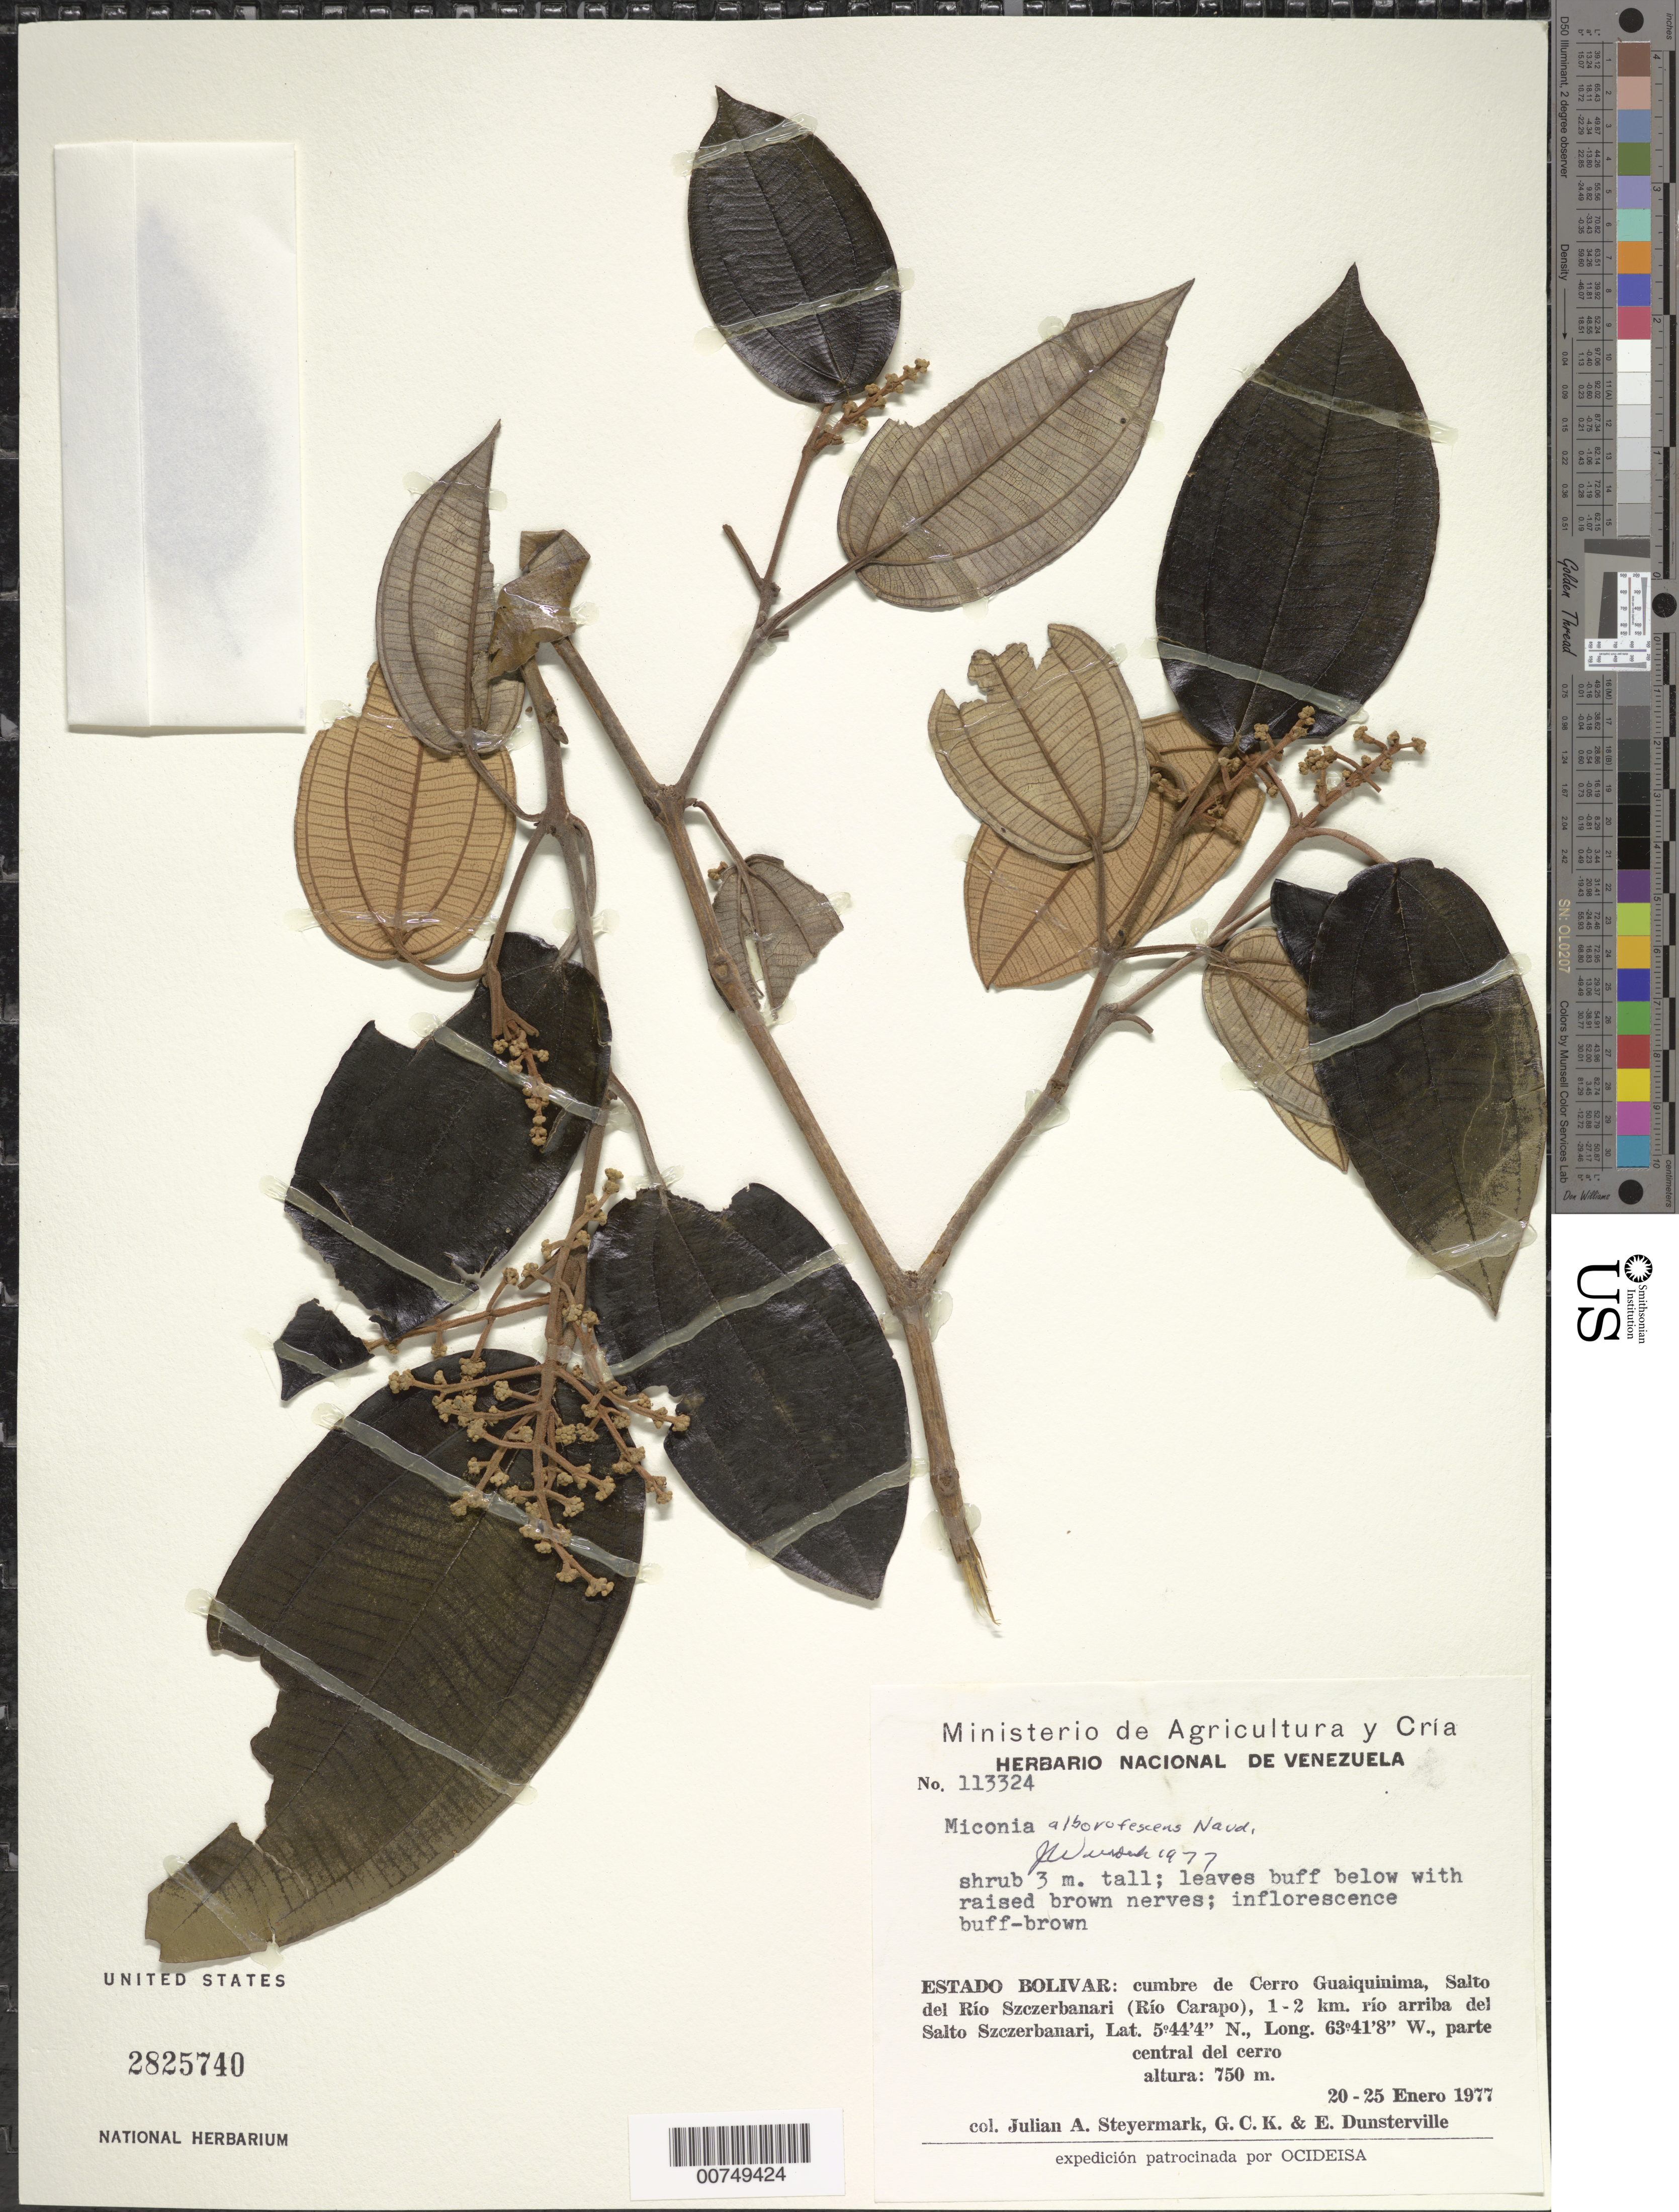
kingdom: Plantae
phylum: Tracheophyta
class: Magnoliopsida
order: Myrtales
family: Melastomataceae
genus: Miconia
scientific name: Miconia alborufescens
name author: Naudin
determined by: Wurdack, John J., (US), US (UNITED STATES)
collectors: J. Steyermark, G. C. K. Dunsterville & E. Dunsterville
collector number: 113324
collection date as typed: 20-Jan-77 to 25-Jan-77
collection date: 1977-01-20/1977-01-25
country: Venezuela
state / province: Bolívar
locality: Cerro Guaiquinima, Río Szczerbanari (Río Carapo); 1-2 km río arriba del Salto Szczerbanari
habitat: Parte central del cerro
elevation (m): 750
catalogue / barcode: US 2825740